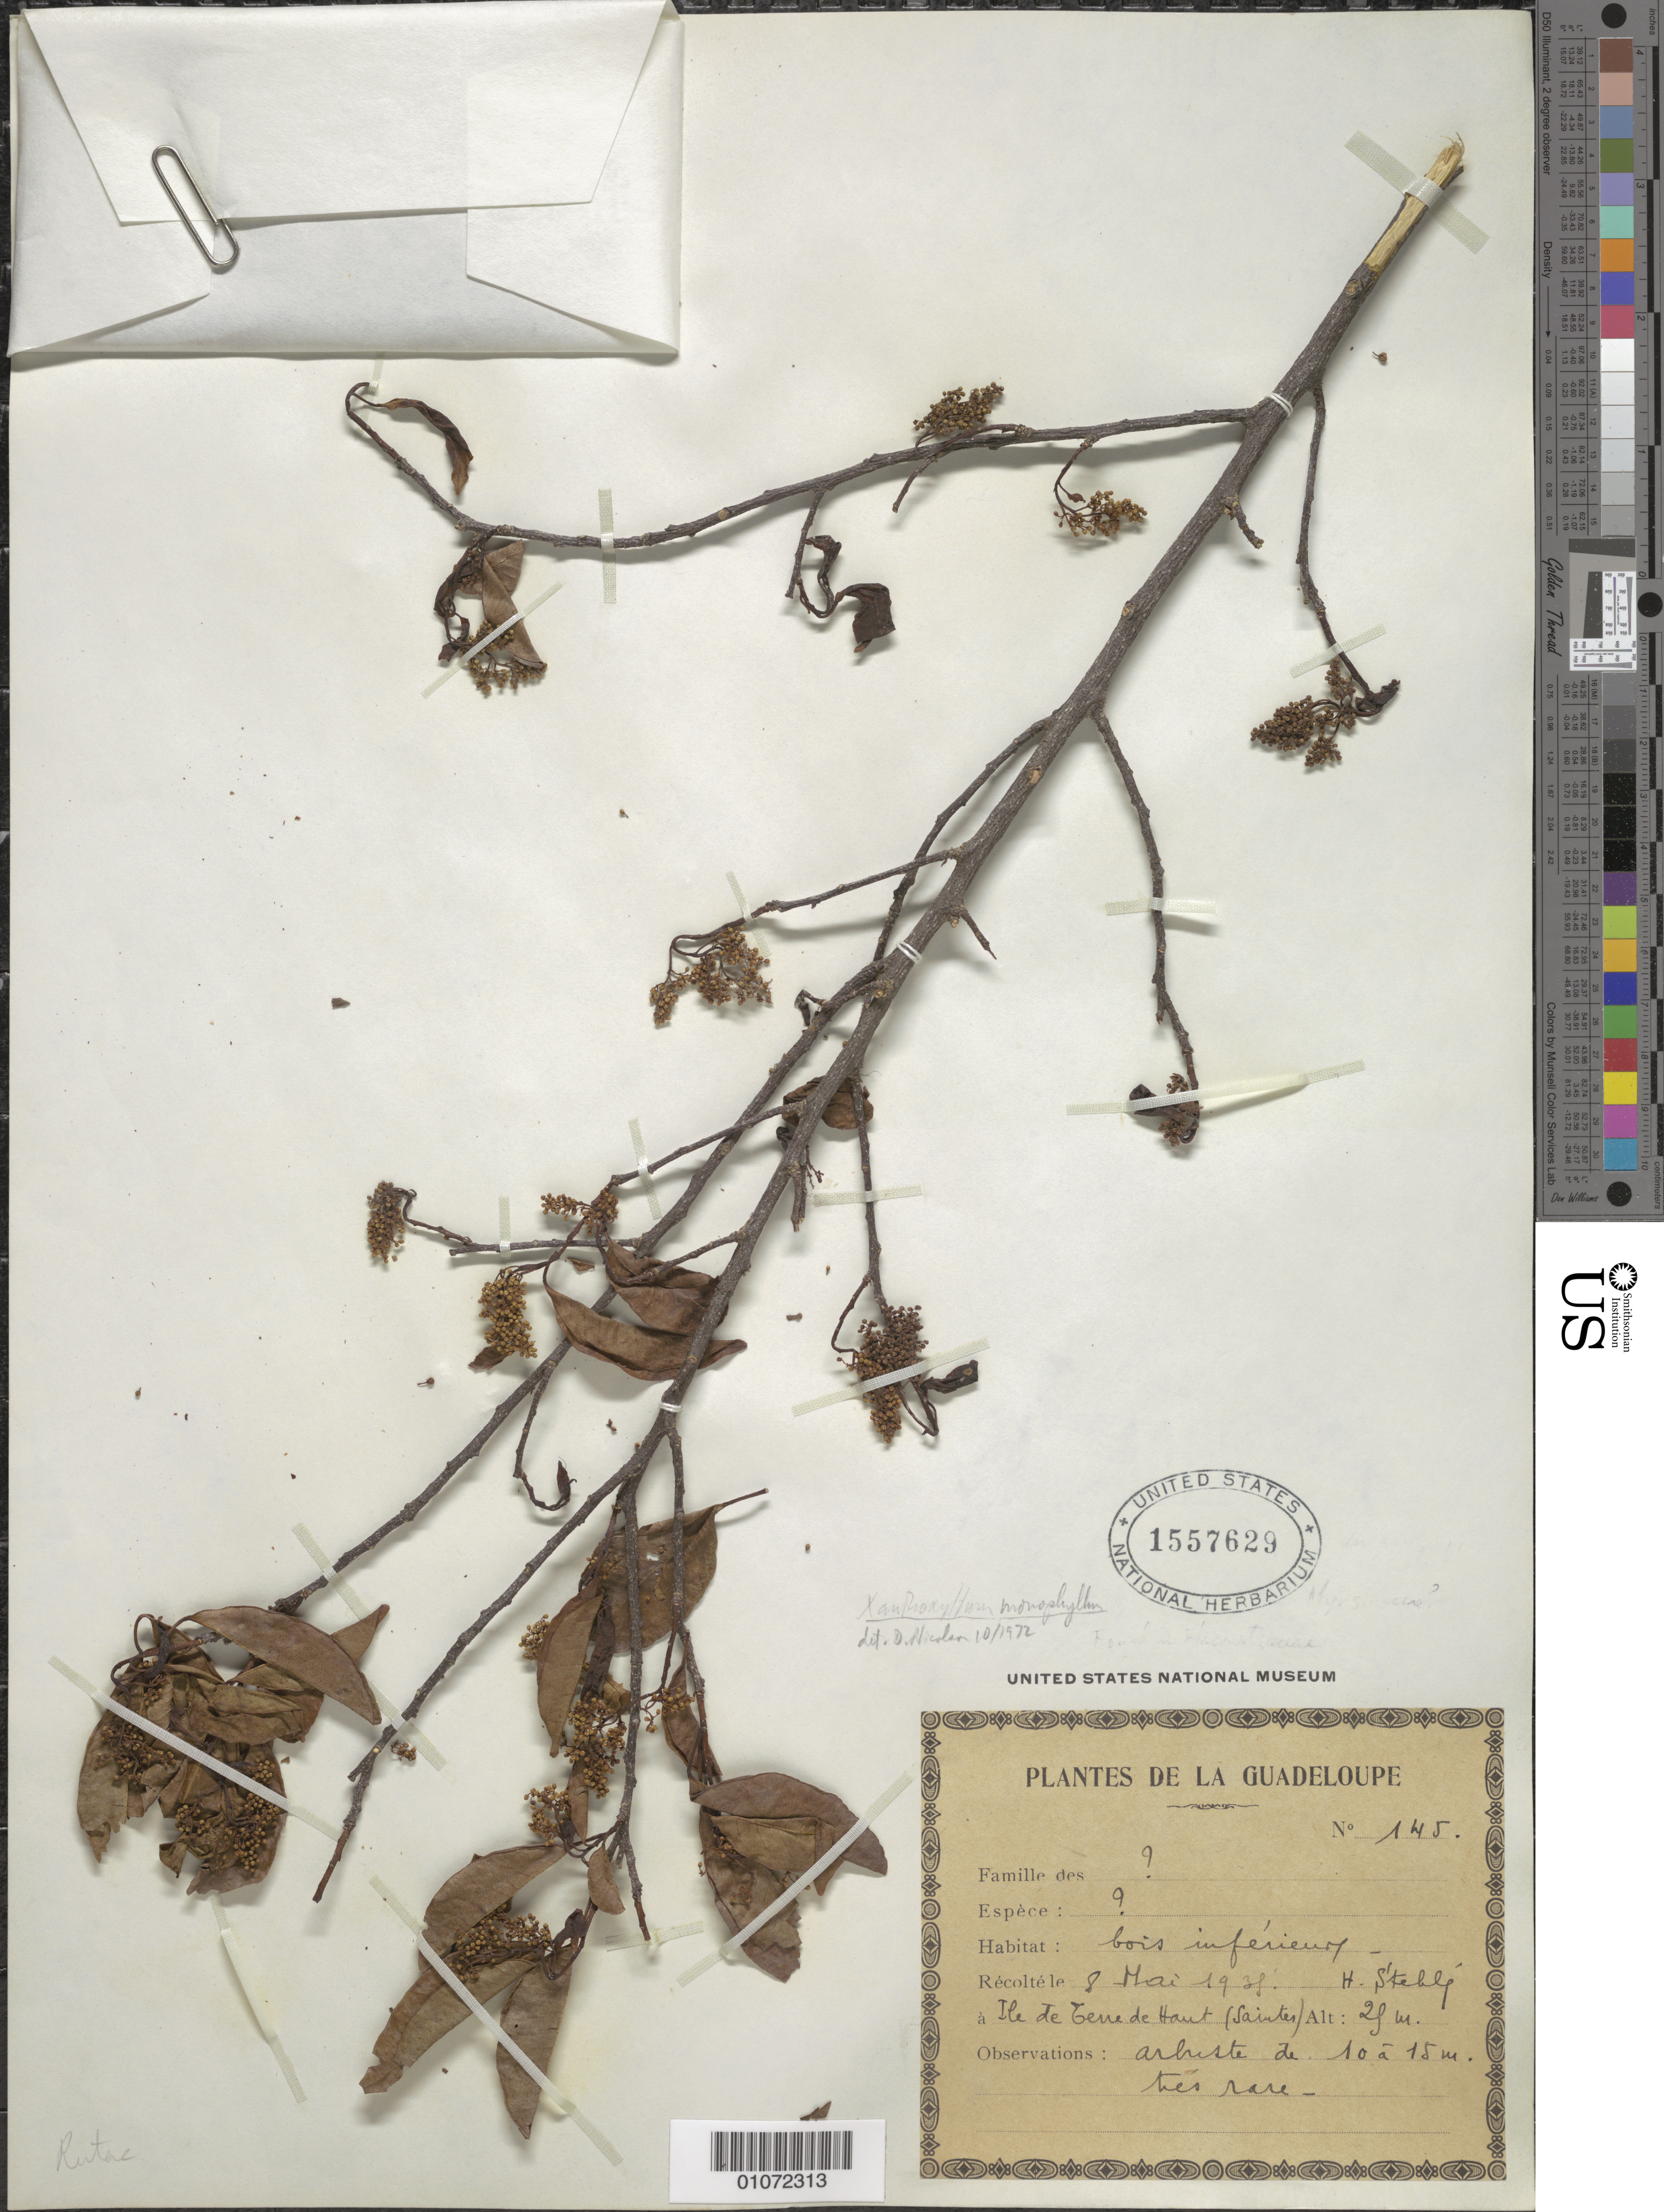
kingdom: Plantae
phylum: Tracheophyta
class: Magnoliopsida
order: Sapindales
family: Rutaceae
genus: Zanthoxylum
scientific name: Zanthoxylum monophyllum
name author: (Lam.) P. Wilson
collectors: H. Stehlé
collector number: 145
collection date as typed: Oct 1972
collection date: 1972-10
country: Guadeloupe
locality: Ile de Gene de Haut (Saintes)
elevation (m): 28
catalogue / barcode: US 1557629